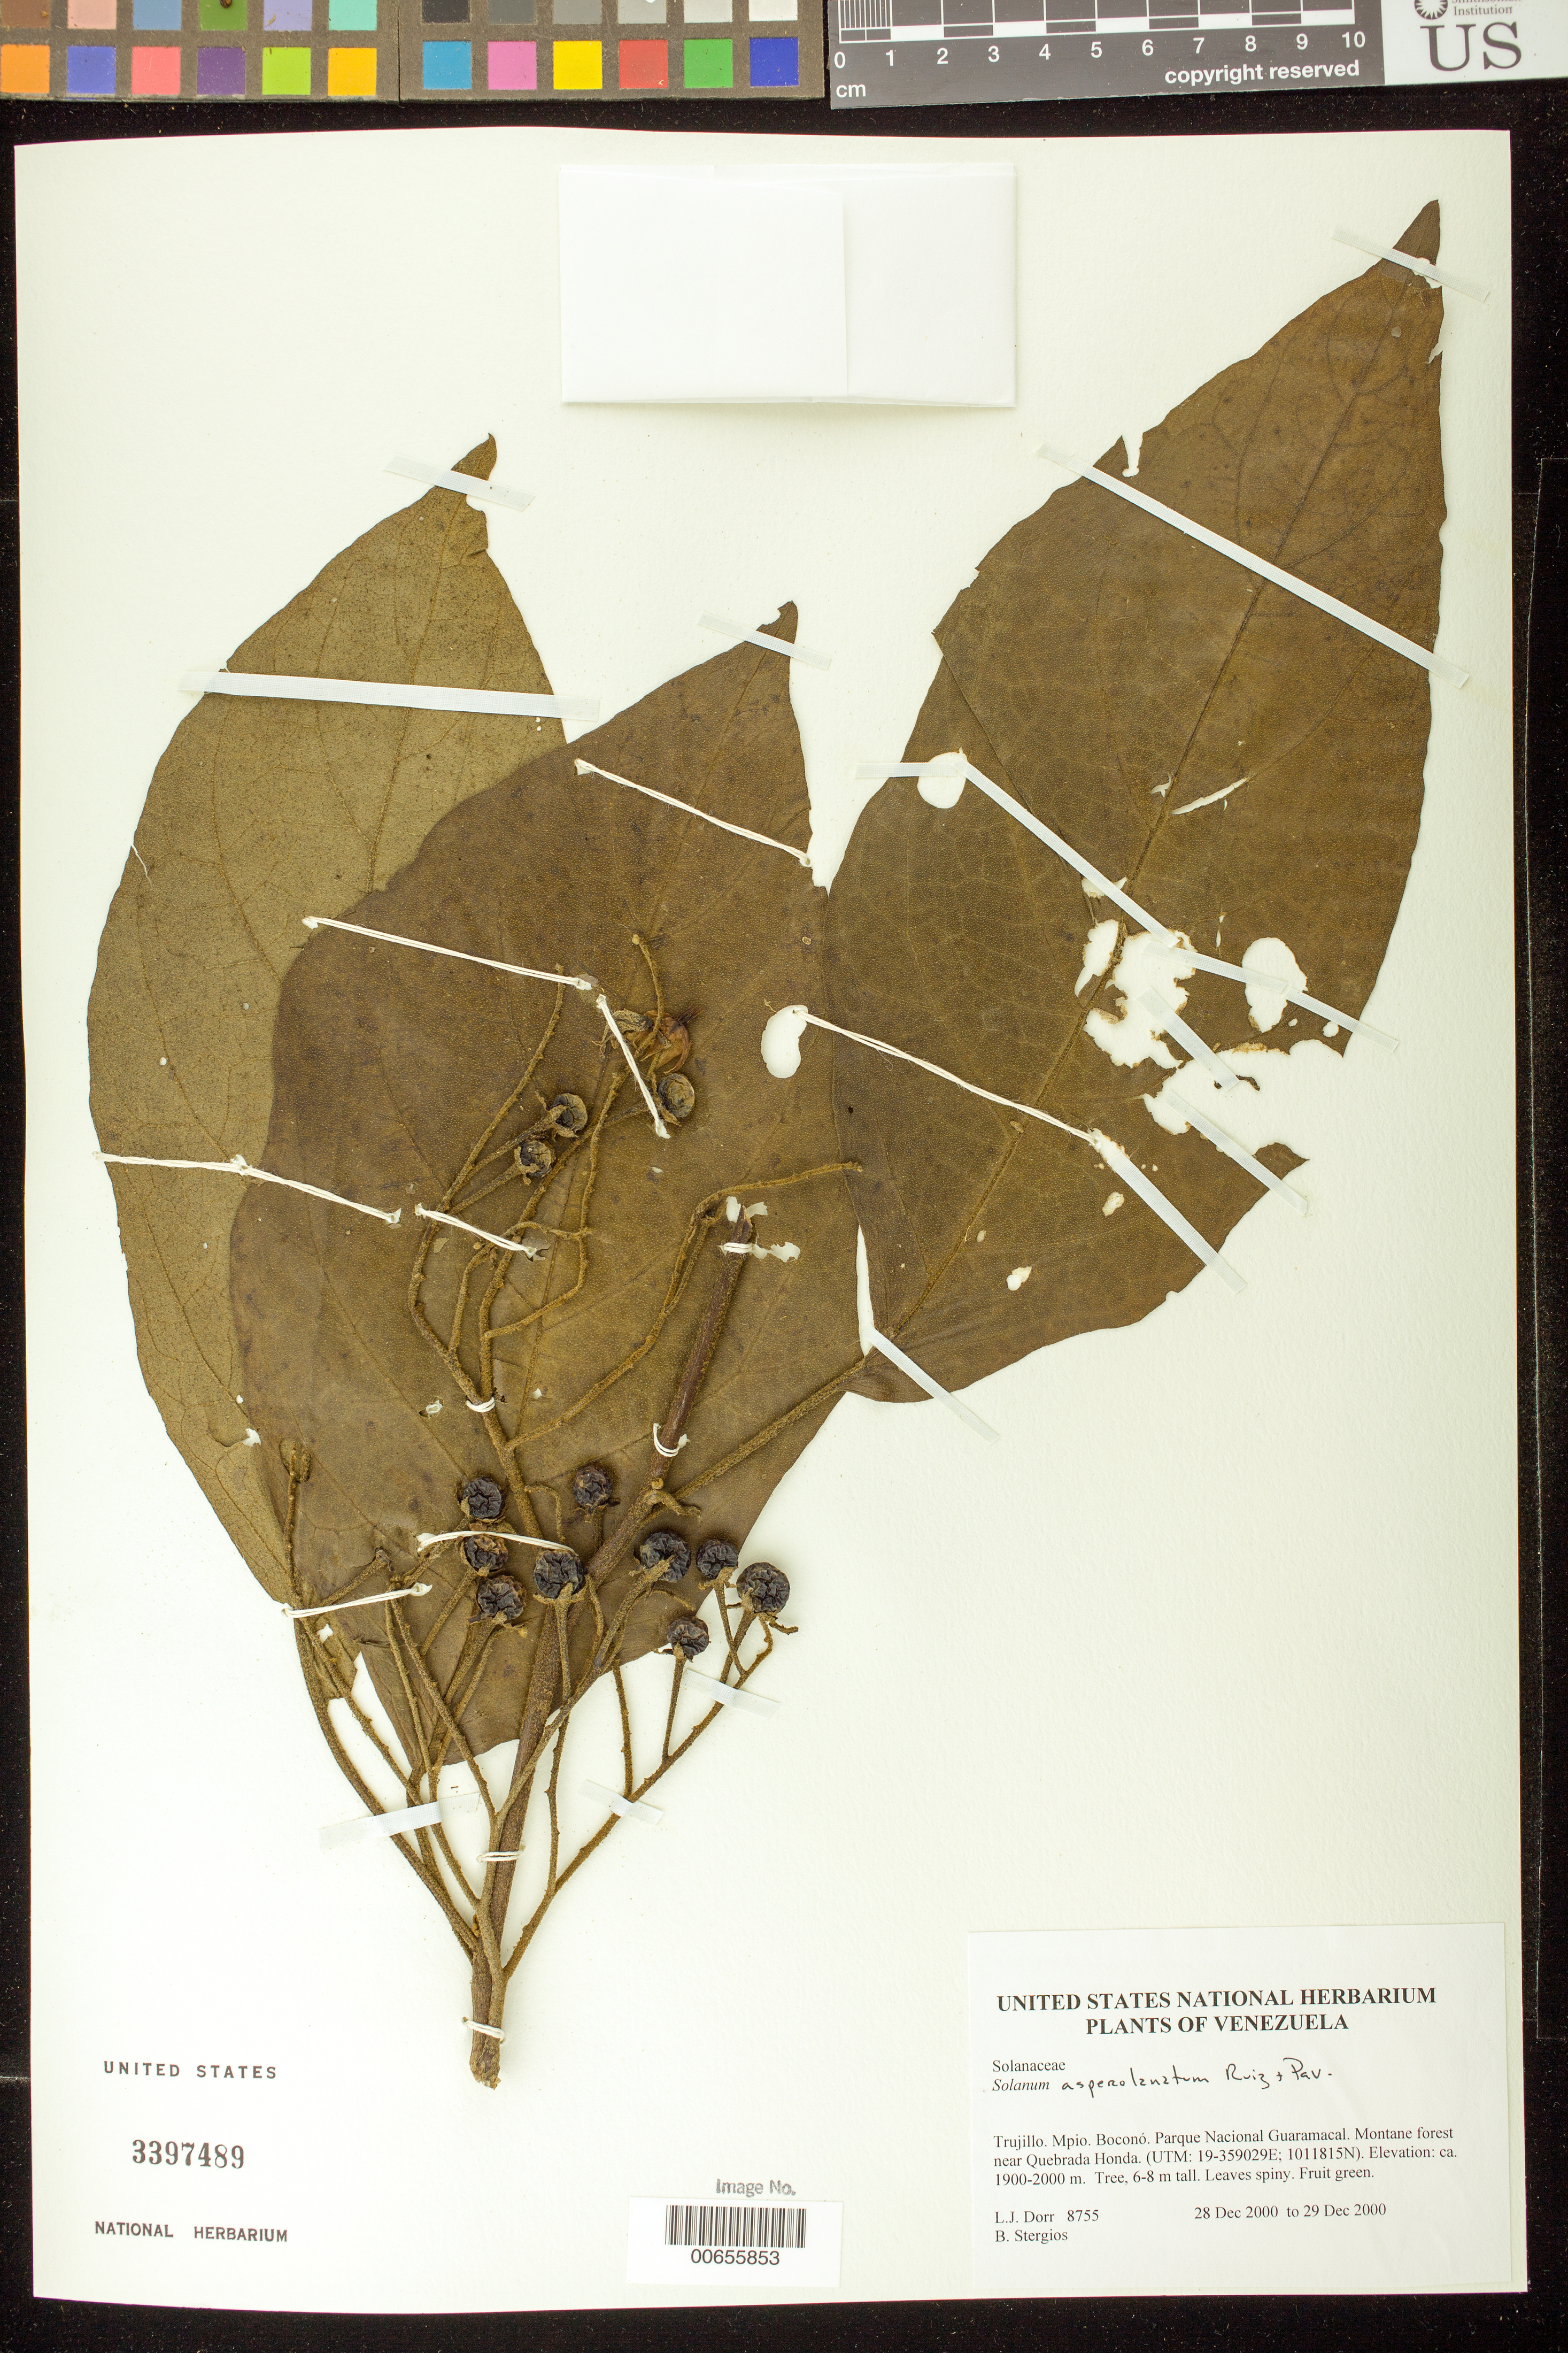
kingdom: Plantae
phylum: Tracheophyta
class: Magnoliopsida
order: Solanales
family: Solanaceae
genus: Solanum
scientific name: Solanum asperolanatum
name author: Ruiz & Pav.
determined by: Dorr, L. J., (BOT), Smithsonian Institution - National Museum of Natural History (UNITED STATES)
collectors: L. J. Dorr & B. G. Stergios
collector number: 8755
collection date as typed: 28 Dec 2000 to 29 Dec 2000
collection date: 2000-12-28/2000-12-29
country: Venezuela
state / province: Trujillo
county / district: Boconó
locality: Parque Nacional Guaramacal near Quebrada Honda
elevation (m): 1900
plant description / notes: BM, F, MO, MY, PORT, US, VEN, WIS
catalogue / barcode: US 3397489